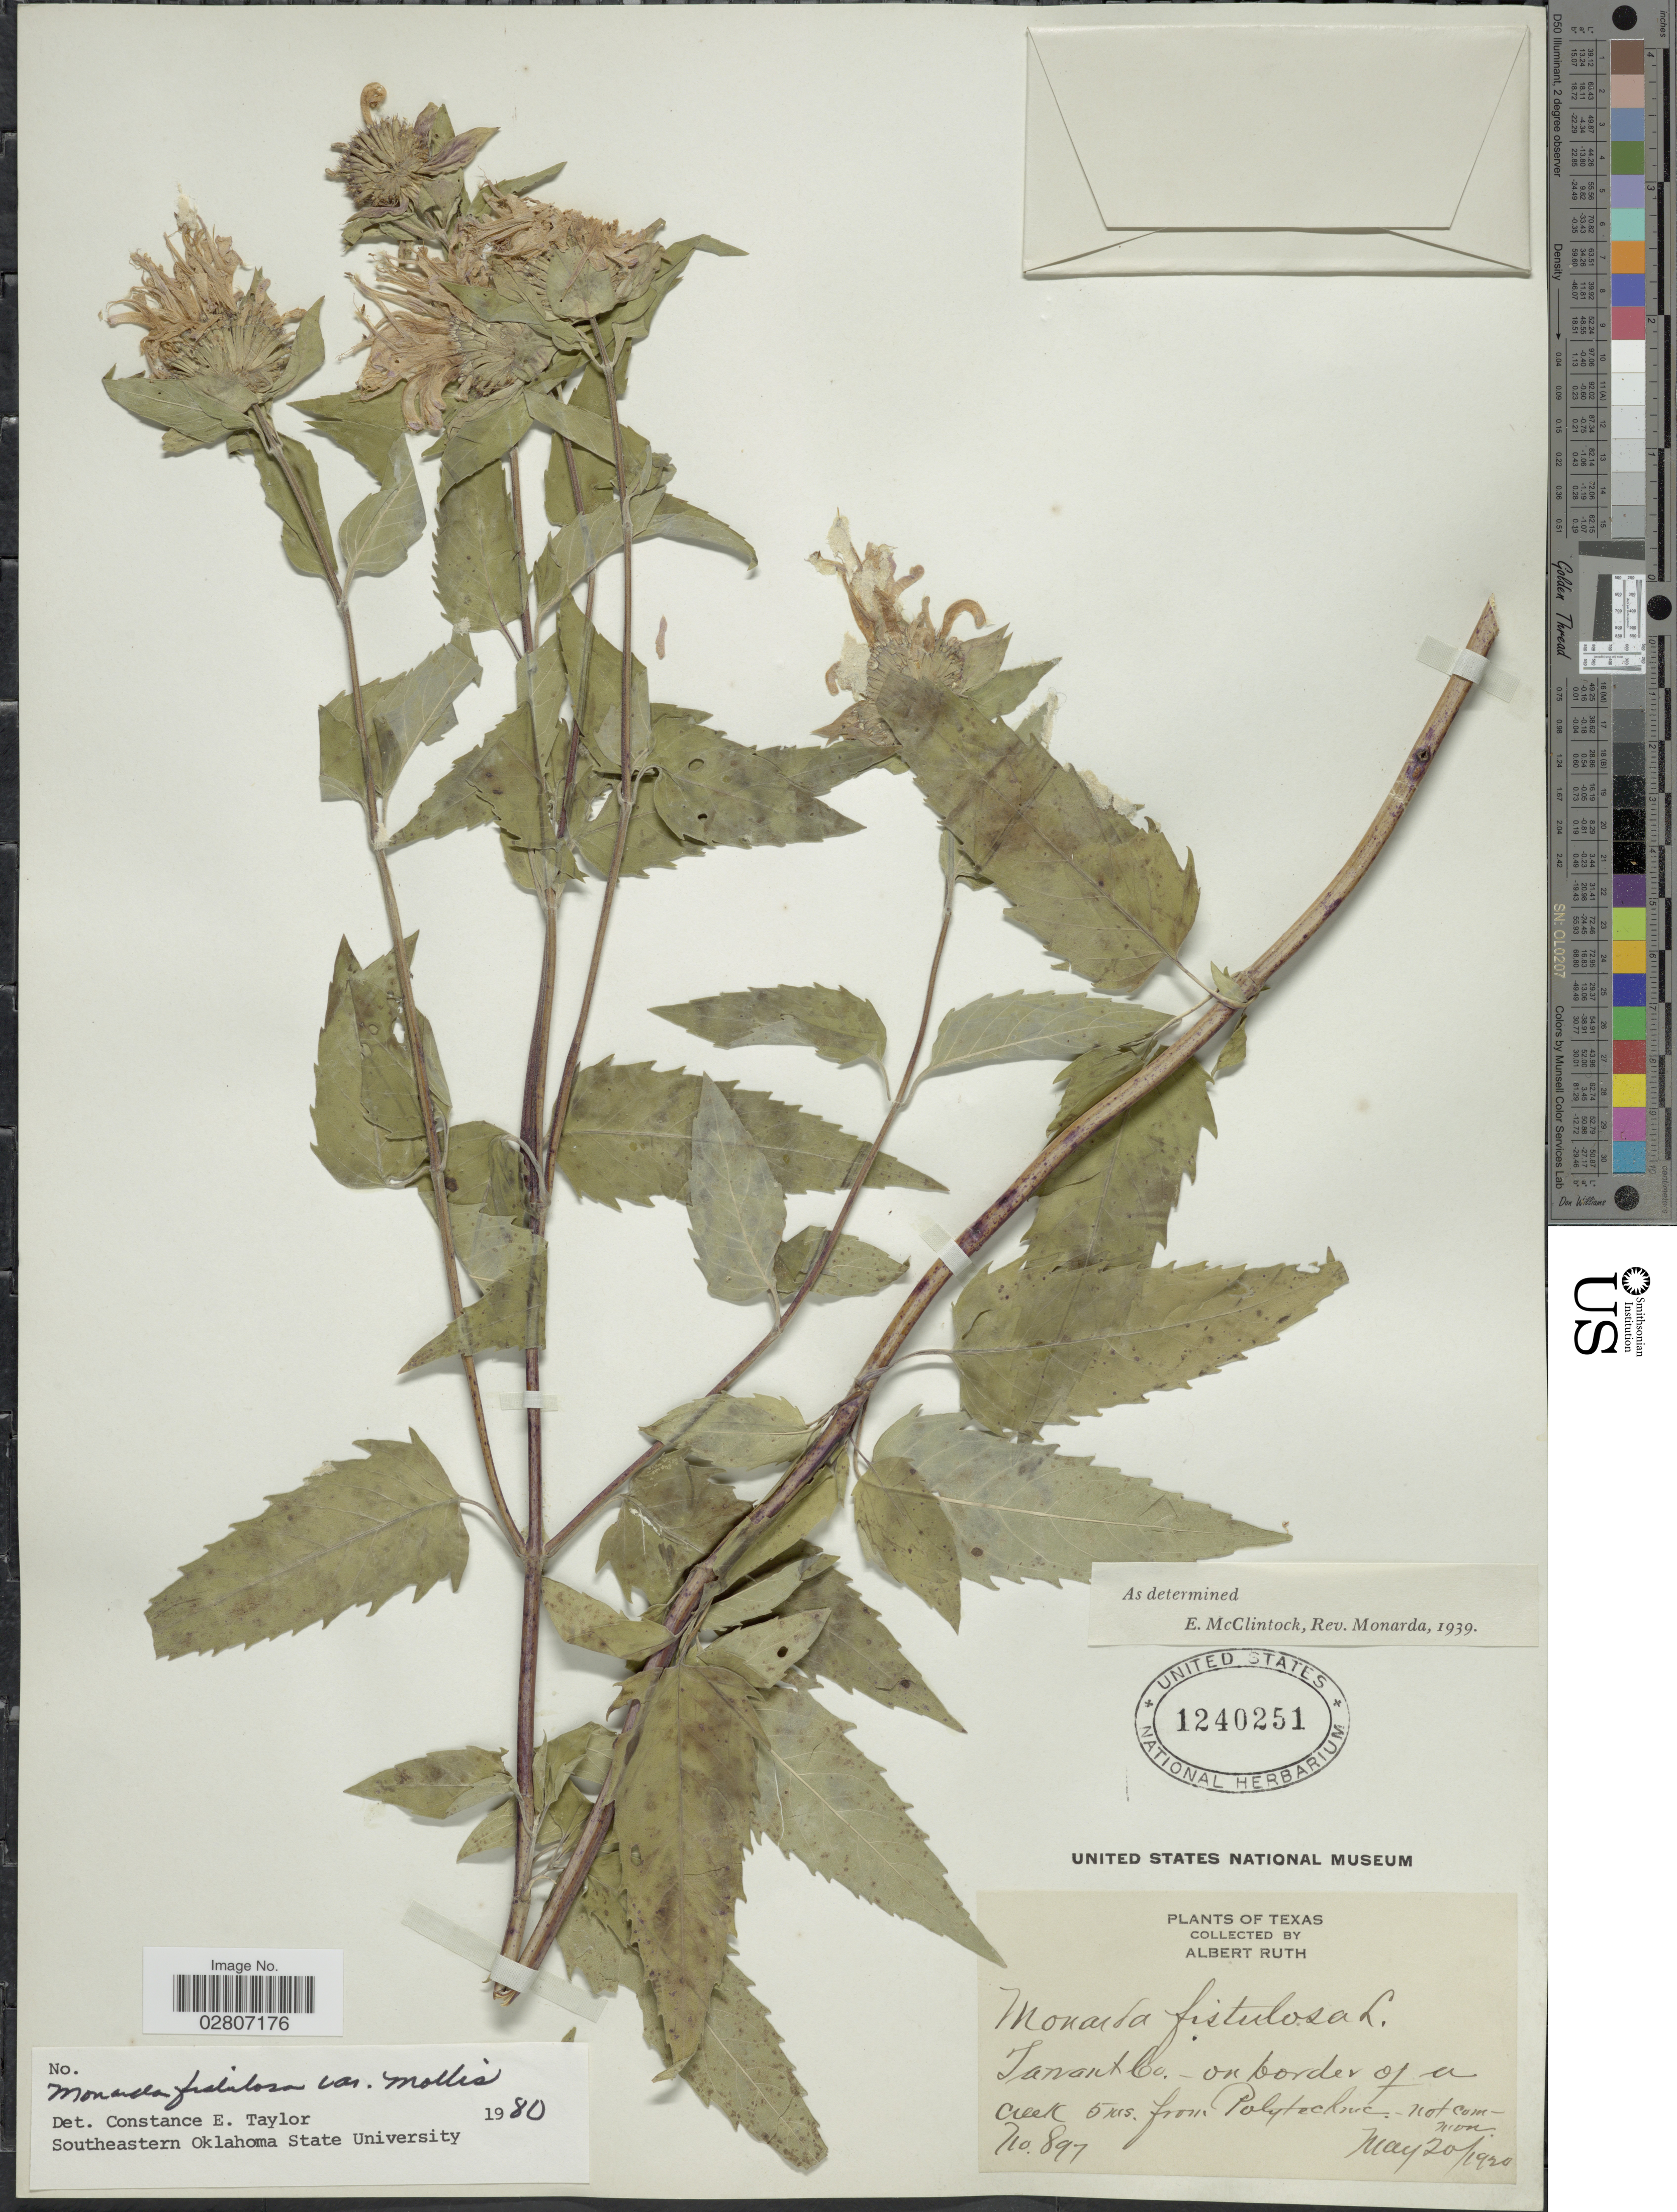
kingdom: Plantae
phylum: Tracheophyta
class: Magnoliopsida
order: Lamiales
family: Lamiaceae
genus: Monarda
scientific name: Monarda fistulosa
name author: L.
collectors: A. Ruth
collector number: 897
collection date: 1920-05-20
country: United States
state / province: Texas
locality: Tarrant Co. - on border of a Creek, 5 ms. from Polytechnic.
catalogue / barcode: US 1240251